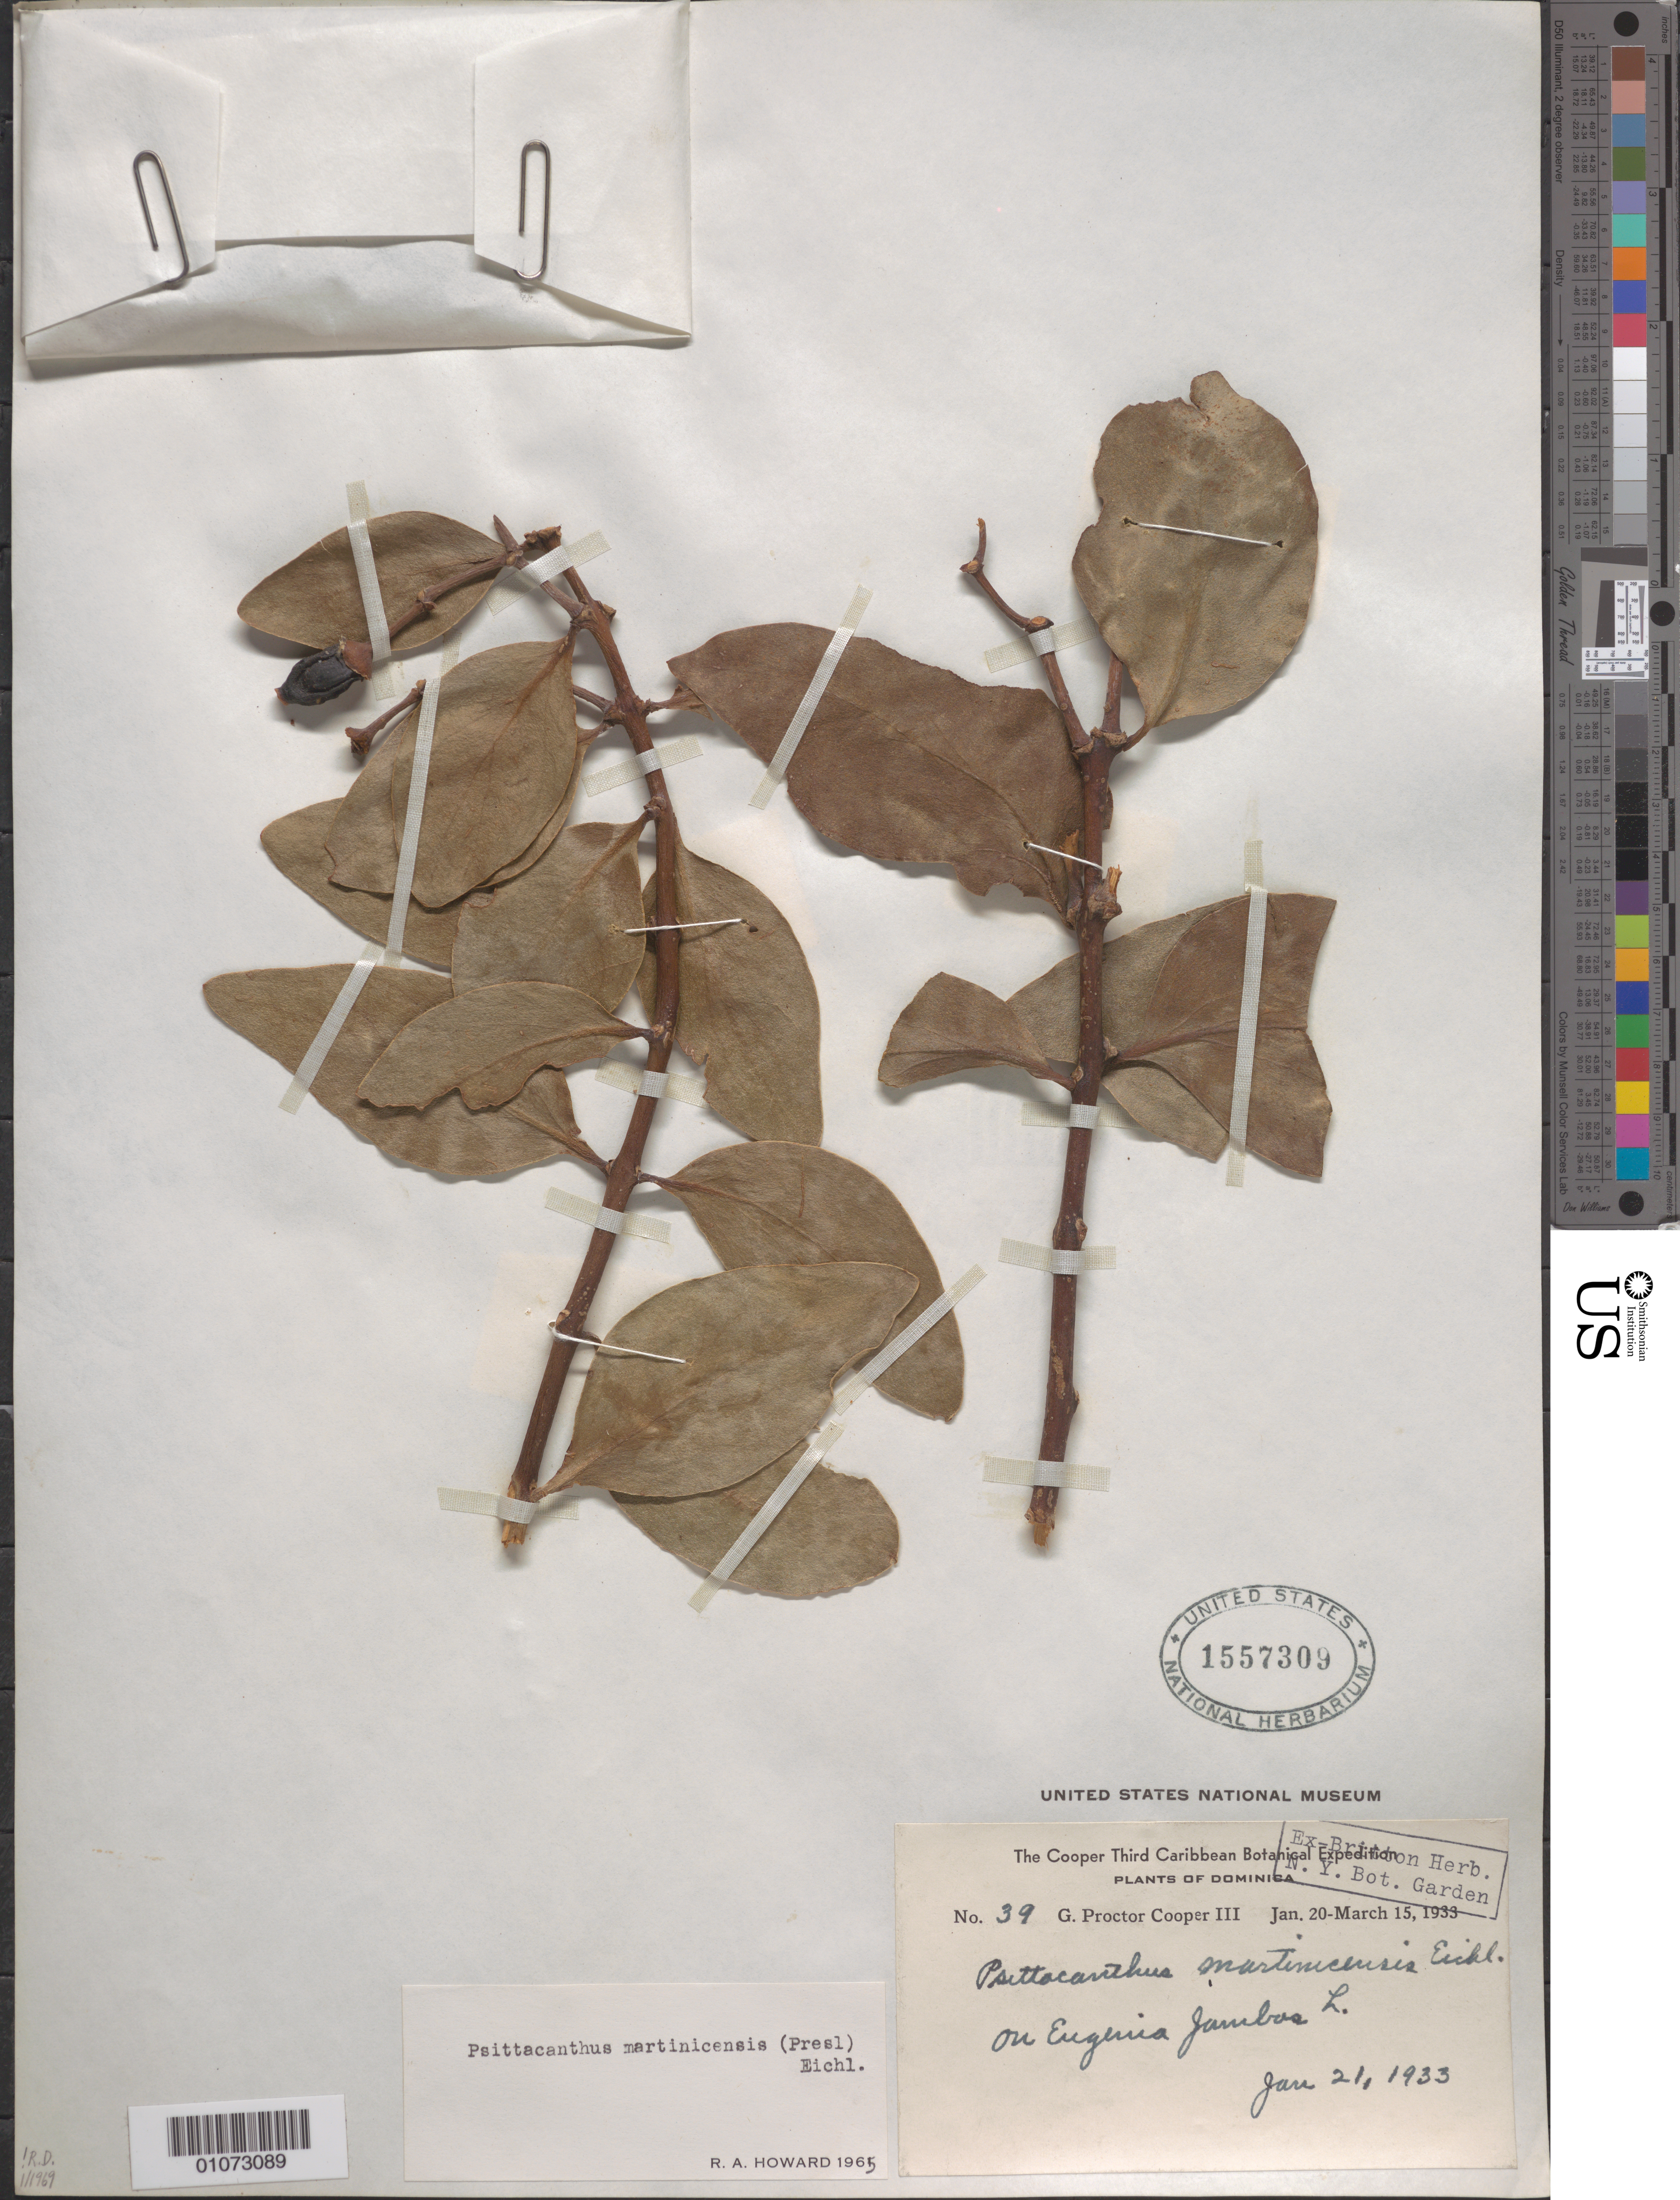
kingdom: Plantae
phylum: Tracheophyta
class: Magnoliopsida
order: Santalales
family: Loranthaceae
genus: Psittacanthus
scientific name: Psittacanthus martinicensis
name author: (C. Presl ex Schult. f.) Eichler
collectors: G. Cooper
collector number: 89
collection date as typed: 21 Jan 1933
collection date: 1933-01-21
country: Dominica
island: Dominica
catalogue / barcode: US 1557309